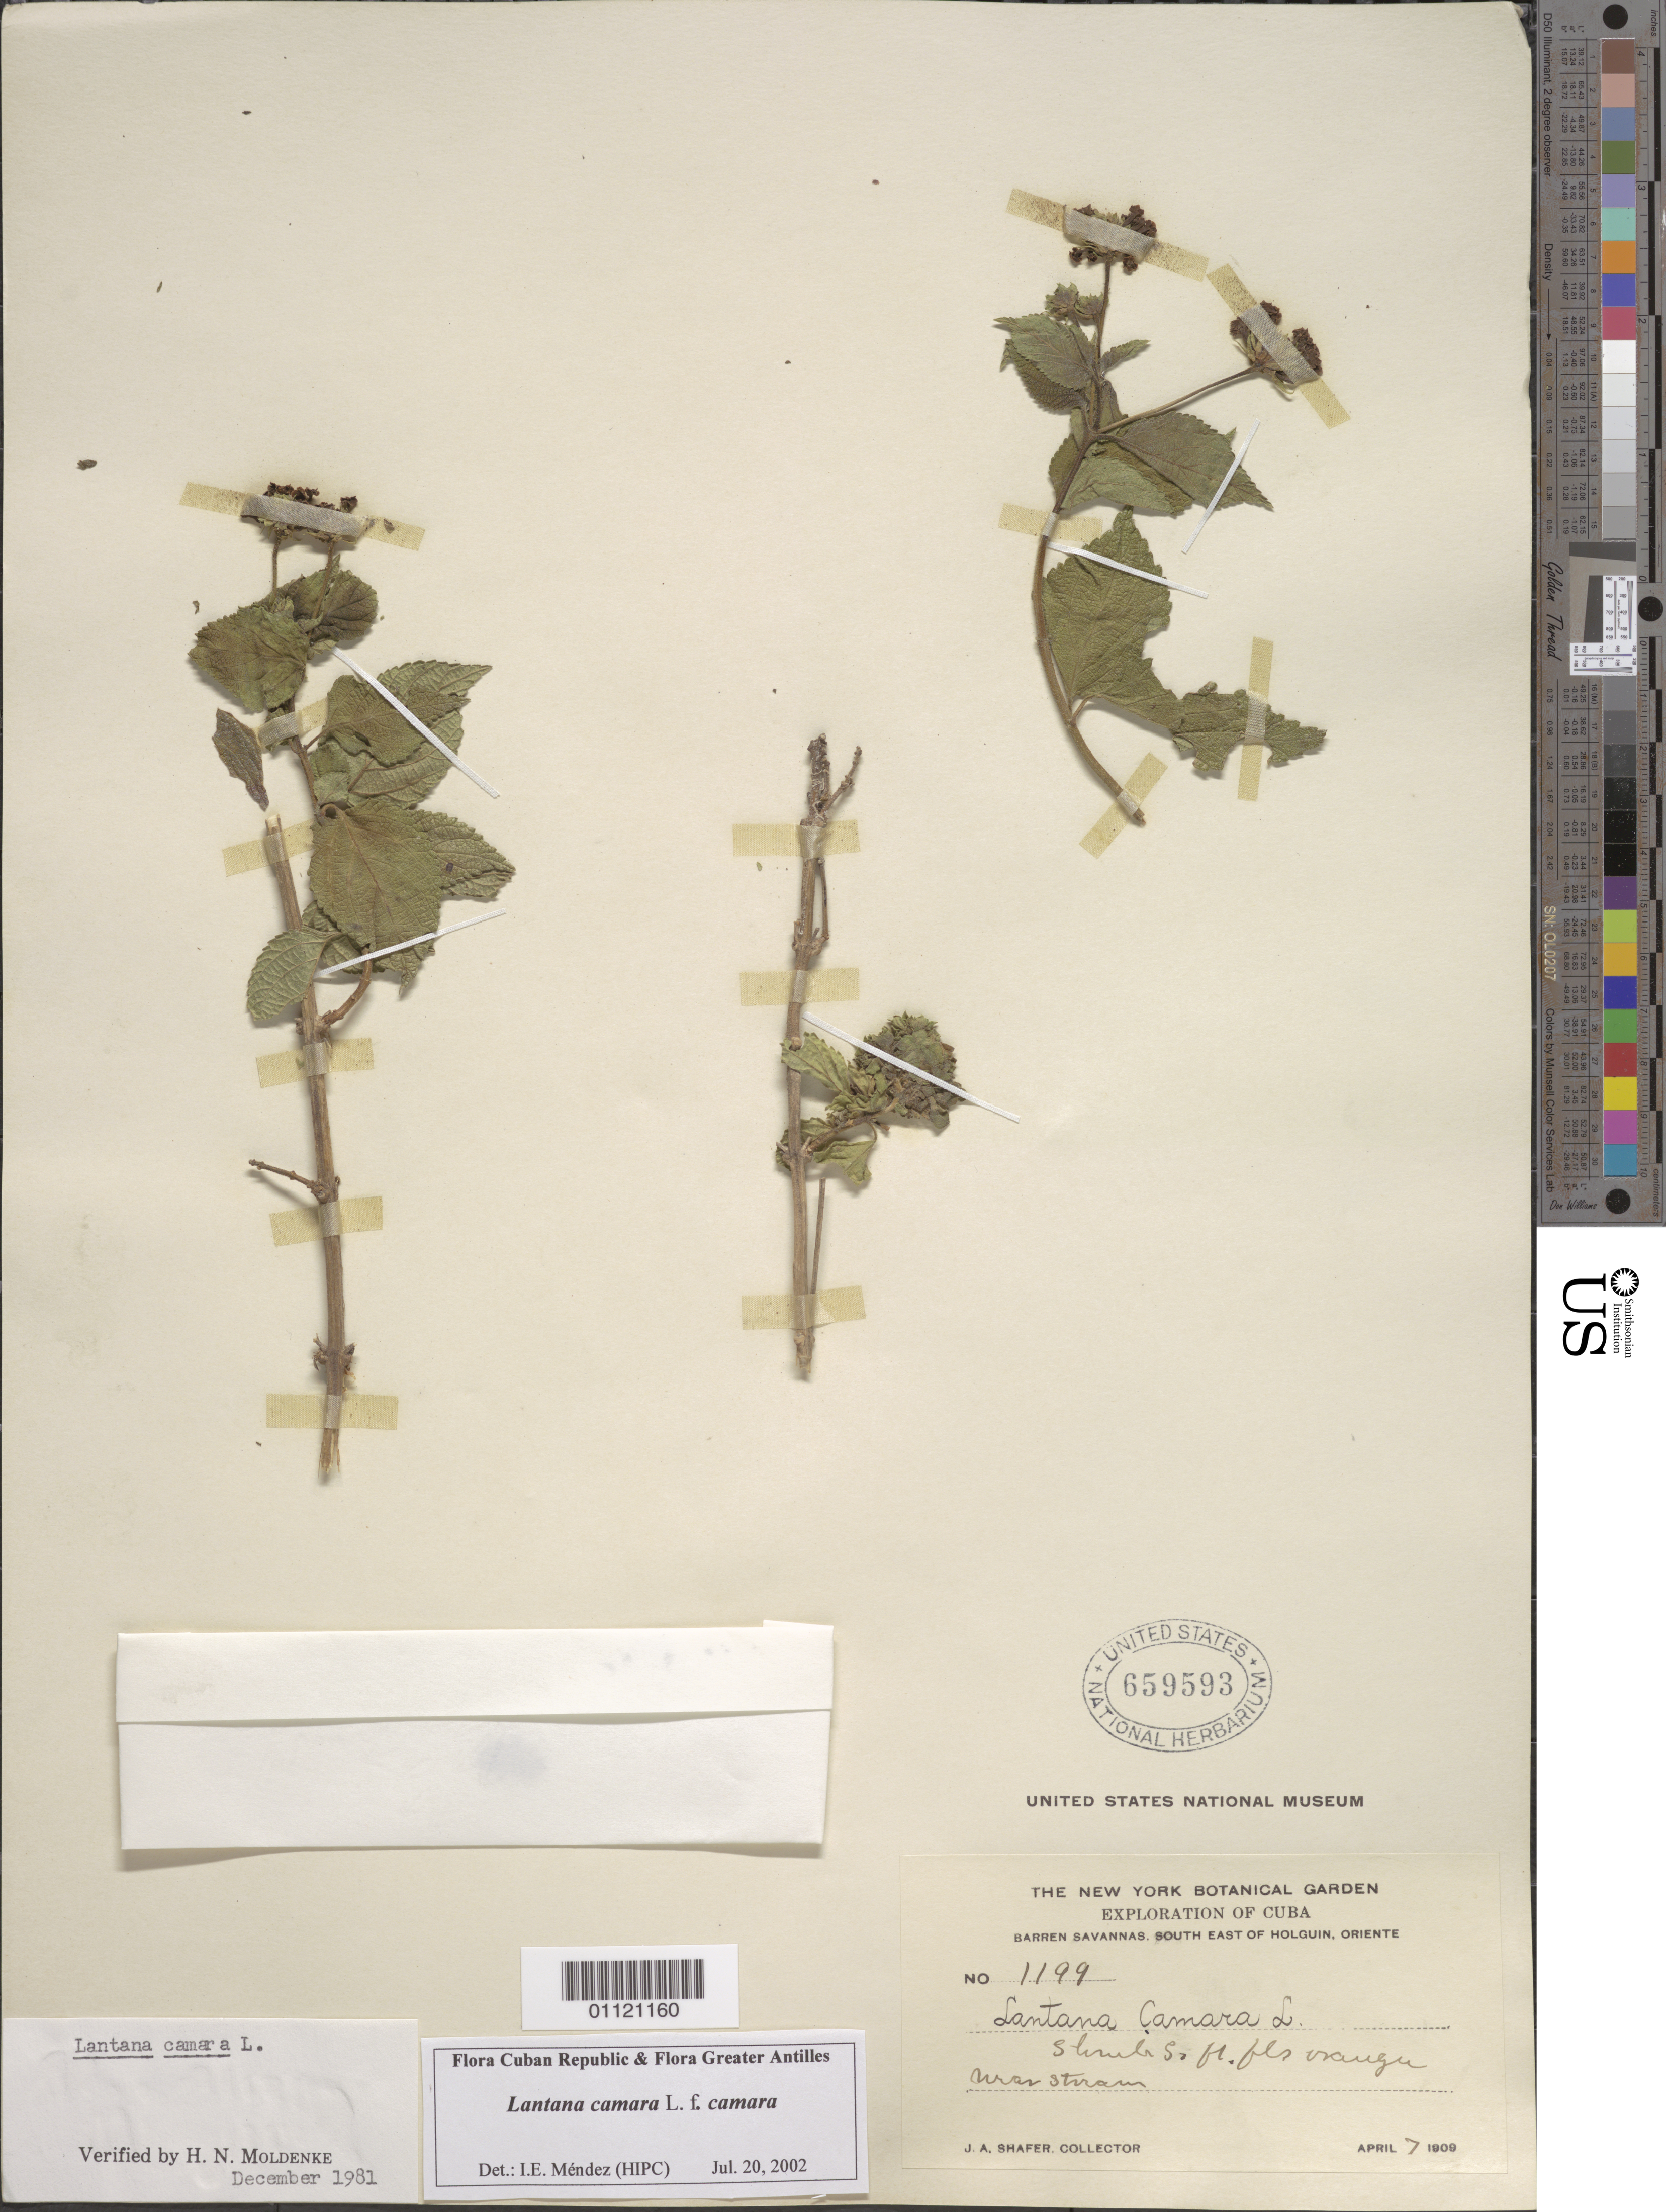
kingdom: Plantae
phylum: Tracheophyta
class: Magnoliopsida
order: Lamiales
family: Verbenaceae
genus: Lantana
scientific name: Lantana camara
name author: L.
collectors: J. A. Shafer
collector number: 1199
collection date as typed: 07 Apr 1909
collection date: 1909-04-07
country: Cuba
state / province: Holguín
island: Cuba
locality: Barren savanna SE of holguin, Oriente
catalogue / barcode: US 659593